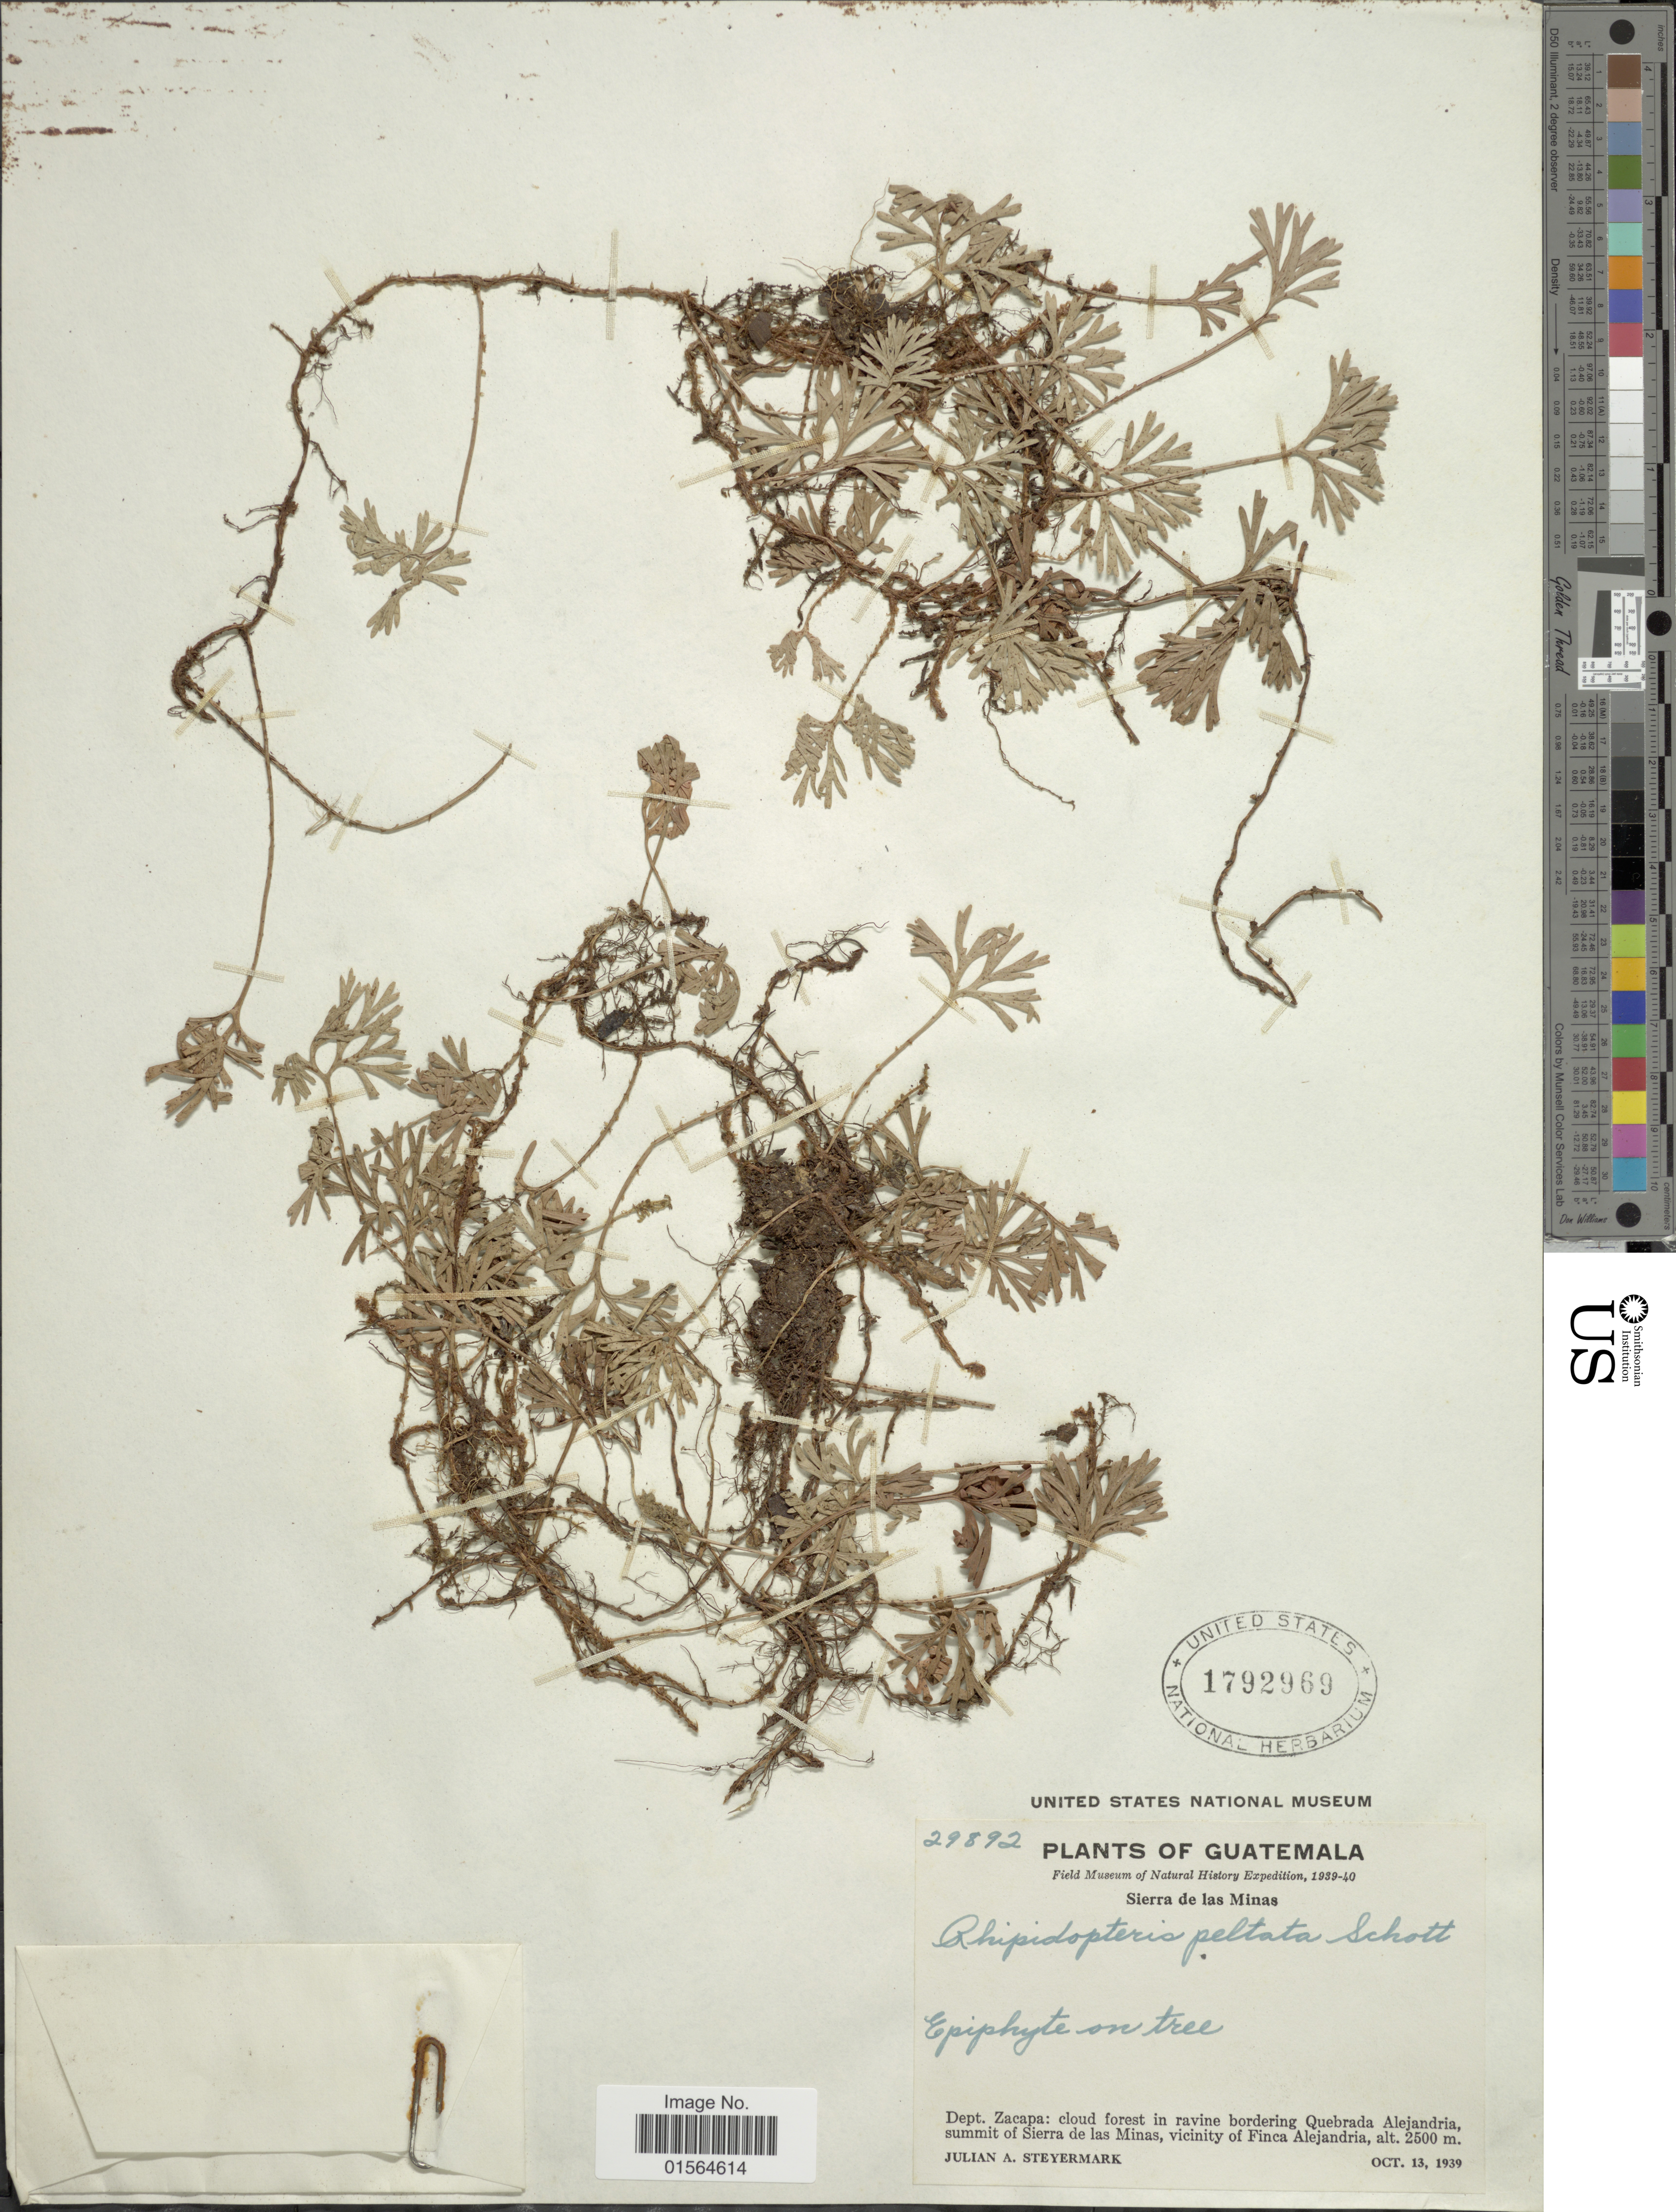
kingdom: Plantae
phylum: Tracheophyta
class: Polypodiopsida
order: Polypodiales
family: Dryopteridaceae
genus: Elaphoglossum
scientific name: Elaphoglossum peltatum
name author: (Sw.) Urb.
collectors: J. Steyermark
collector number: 29892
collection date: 1939-10-13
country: Guatemala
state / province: Zacapa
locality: Sierra de las Minas, Cloud forest in ravine bordering Quebrada Alejandria summit of Sierra de las Minas, vicinity of Finca Alejandria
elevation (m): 2500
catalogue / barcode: US 1792969